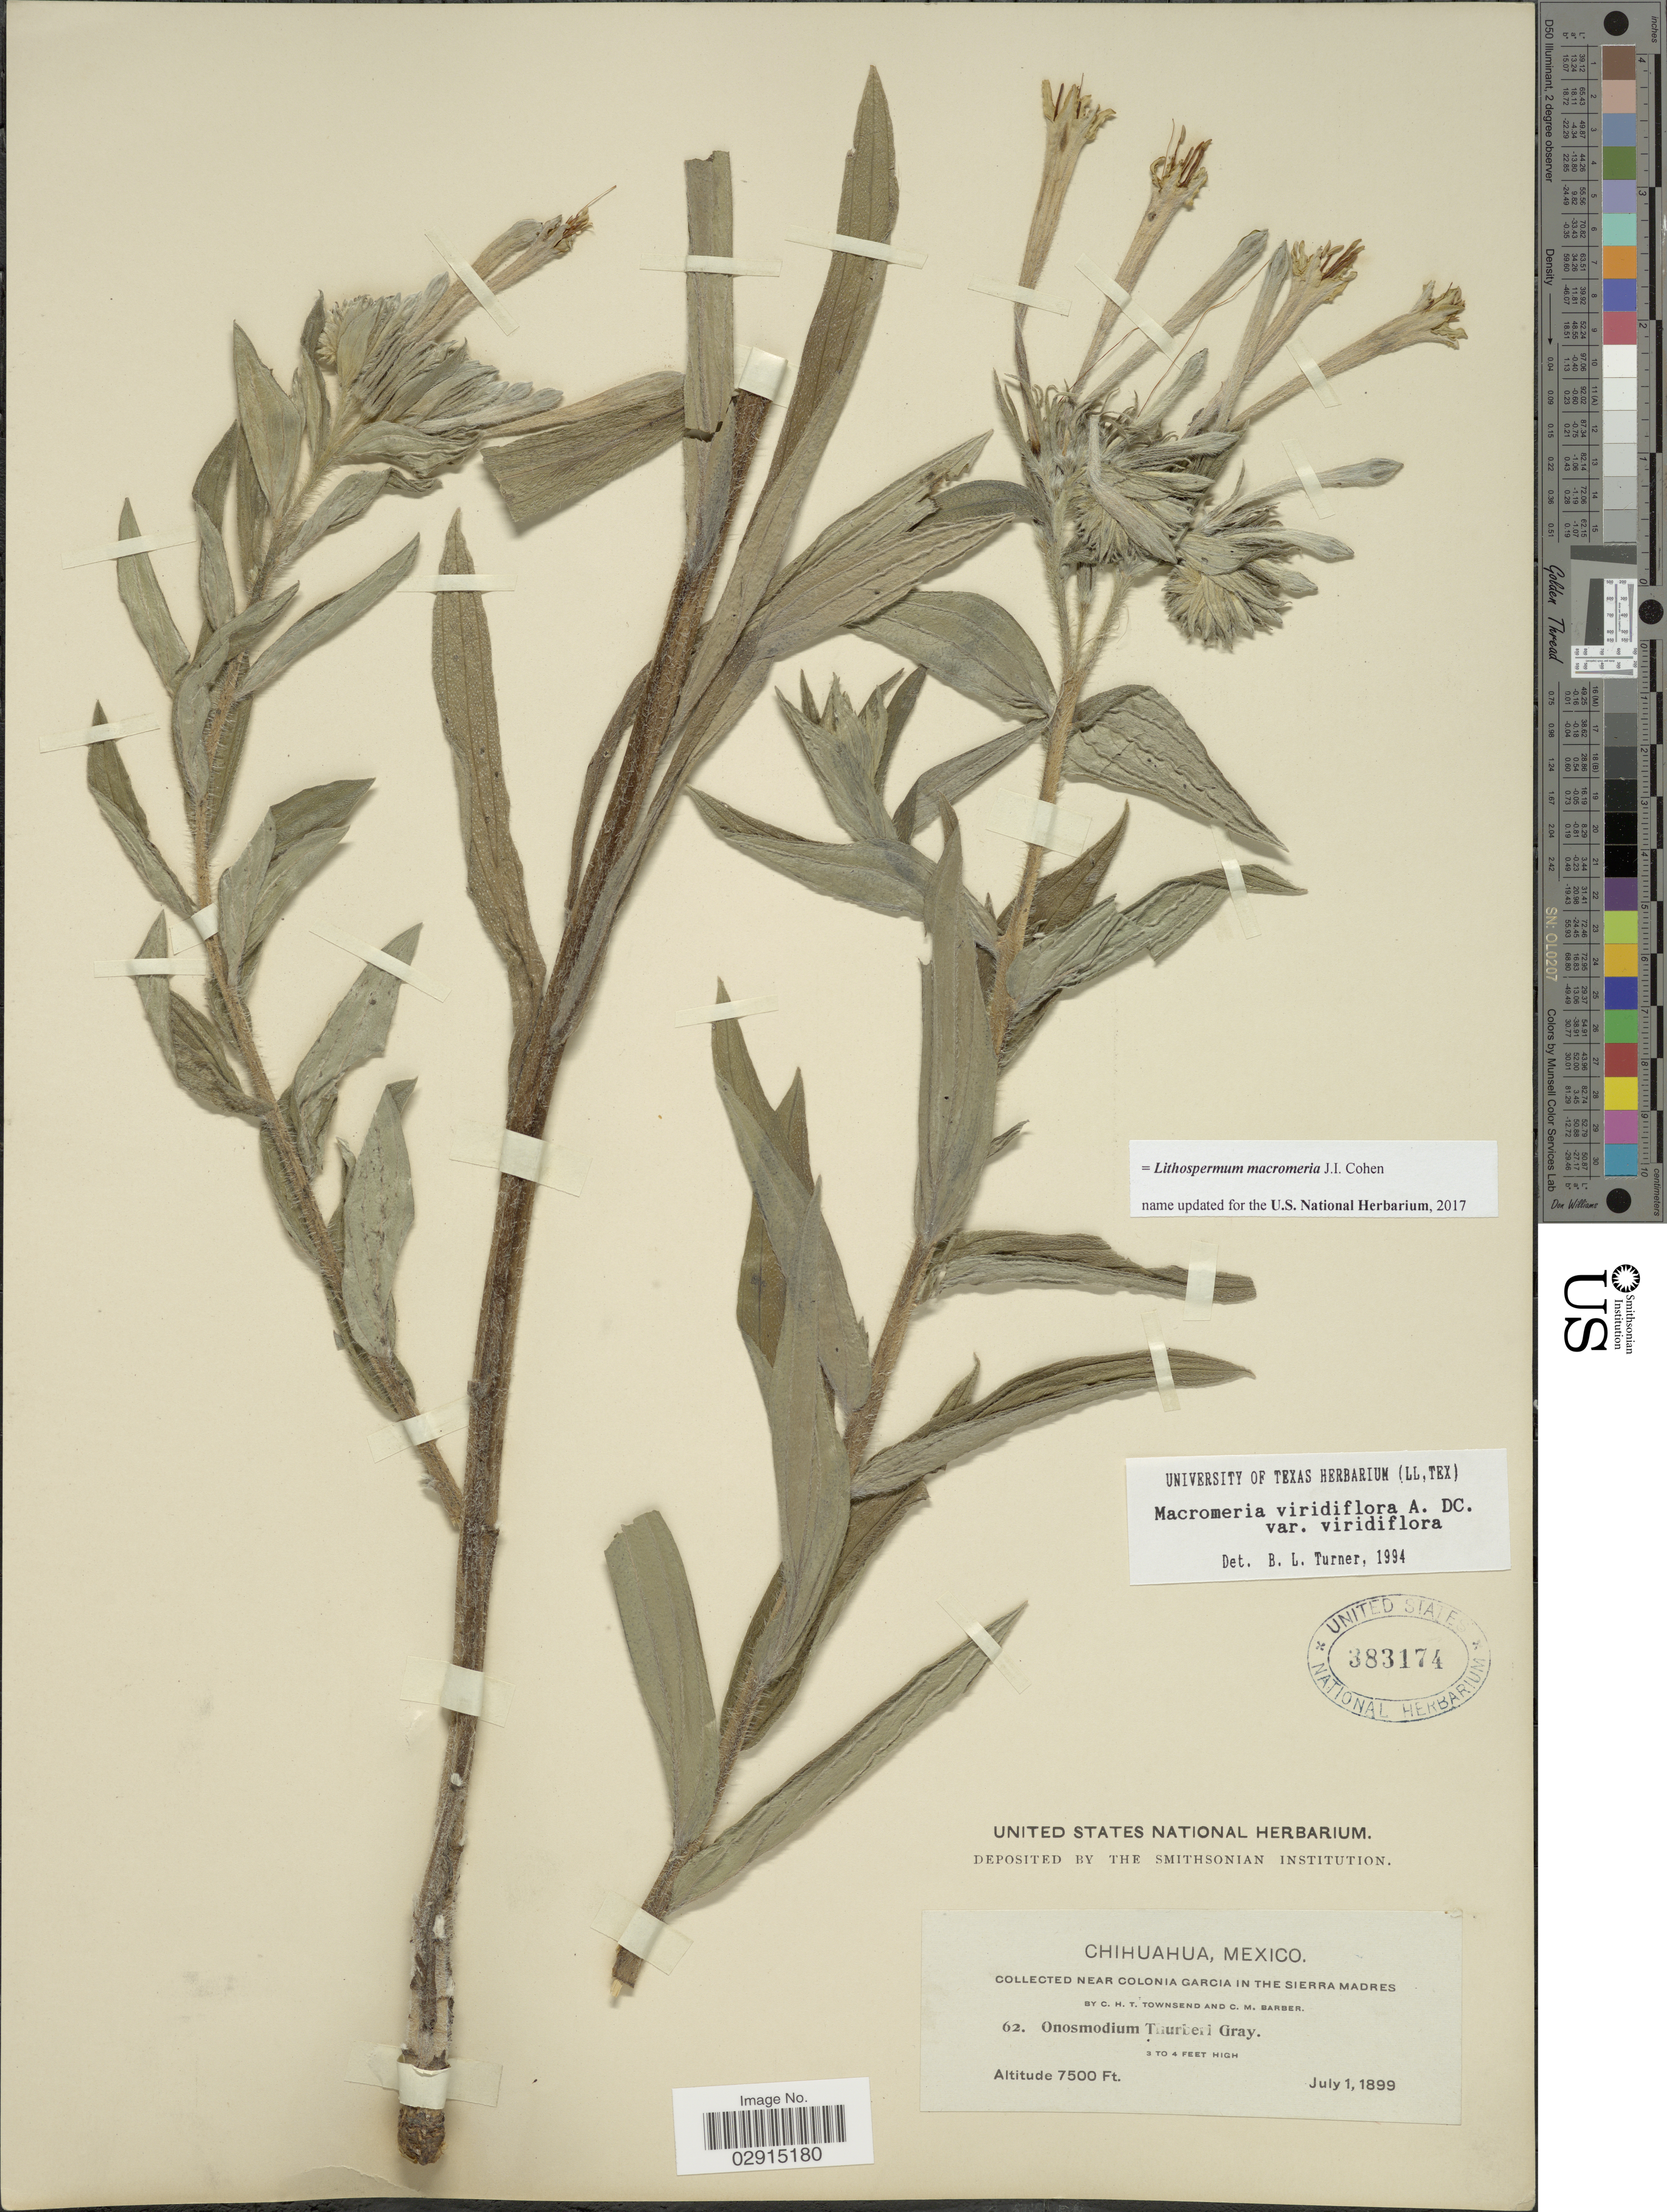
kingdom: Plantae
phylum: Tracheophyta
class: Magnoliopsida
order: Boraginales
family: Boraginaceae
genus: Lithospermum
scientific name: Lithospermum macromeria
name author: Cohen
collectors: C. H. T. Townsend & C. Barber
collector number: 62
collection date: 1899-07-01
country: Mexico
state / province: Chihuahua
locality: Near Colonia Garcia in the Sierra Madres.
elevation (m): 2286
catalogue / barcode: US 383174